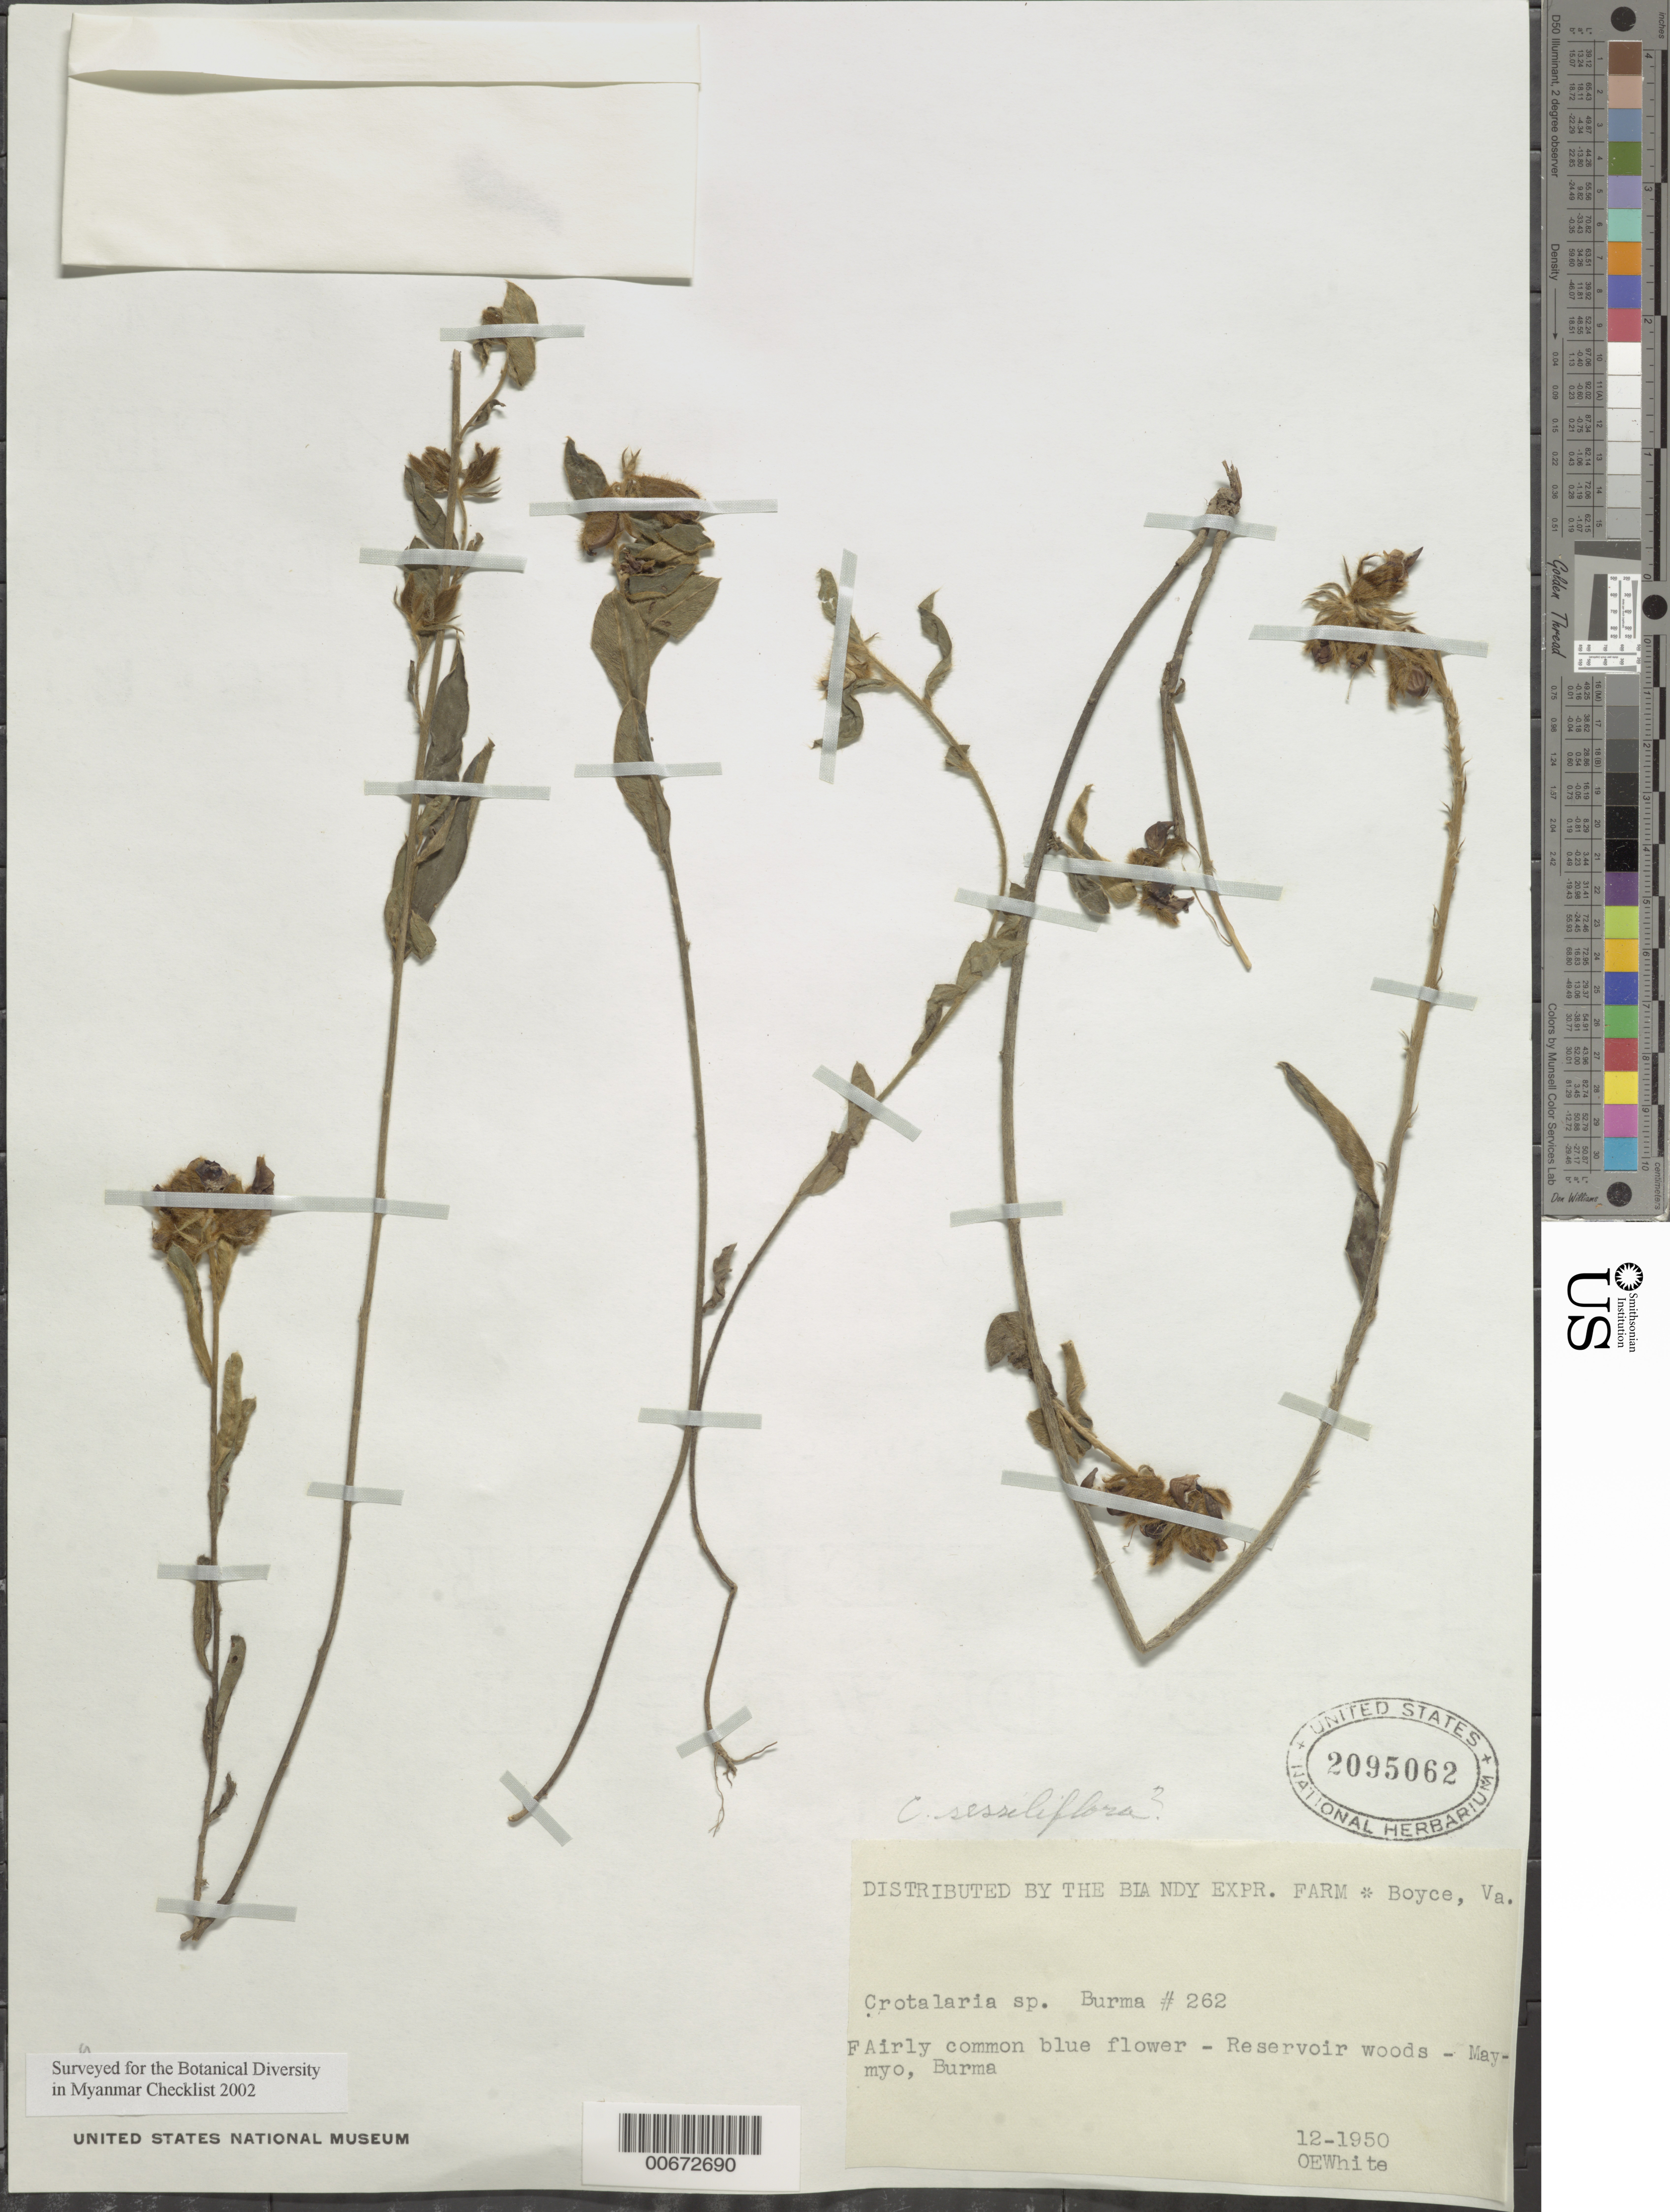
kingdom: Plantae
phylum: Tracheophyta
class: Magnoliopsida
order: Fabales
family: Fabaceae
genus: Crotalaria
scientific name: Crotalaria sessilifolia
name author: L.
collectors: O. E. White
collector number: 262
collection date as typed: Dec 1950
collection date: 1950-12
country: Myanmar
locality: Maymyo, reservoir woods.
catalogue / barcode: US 2095062